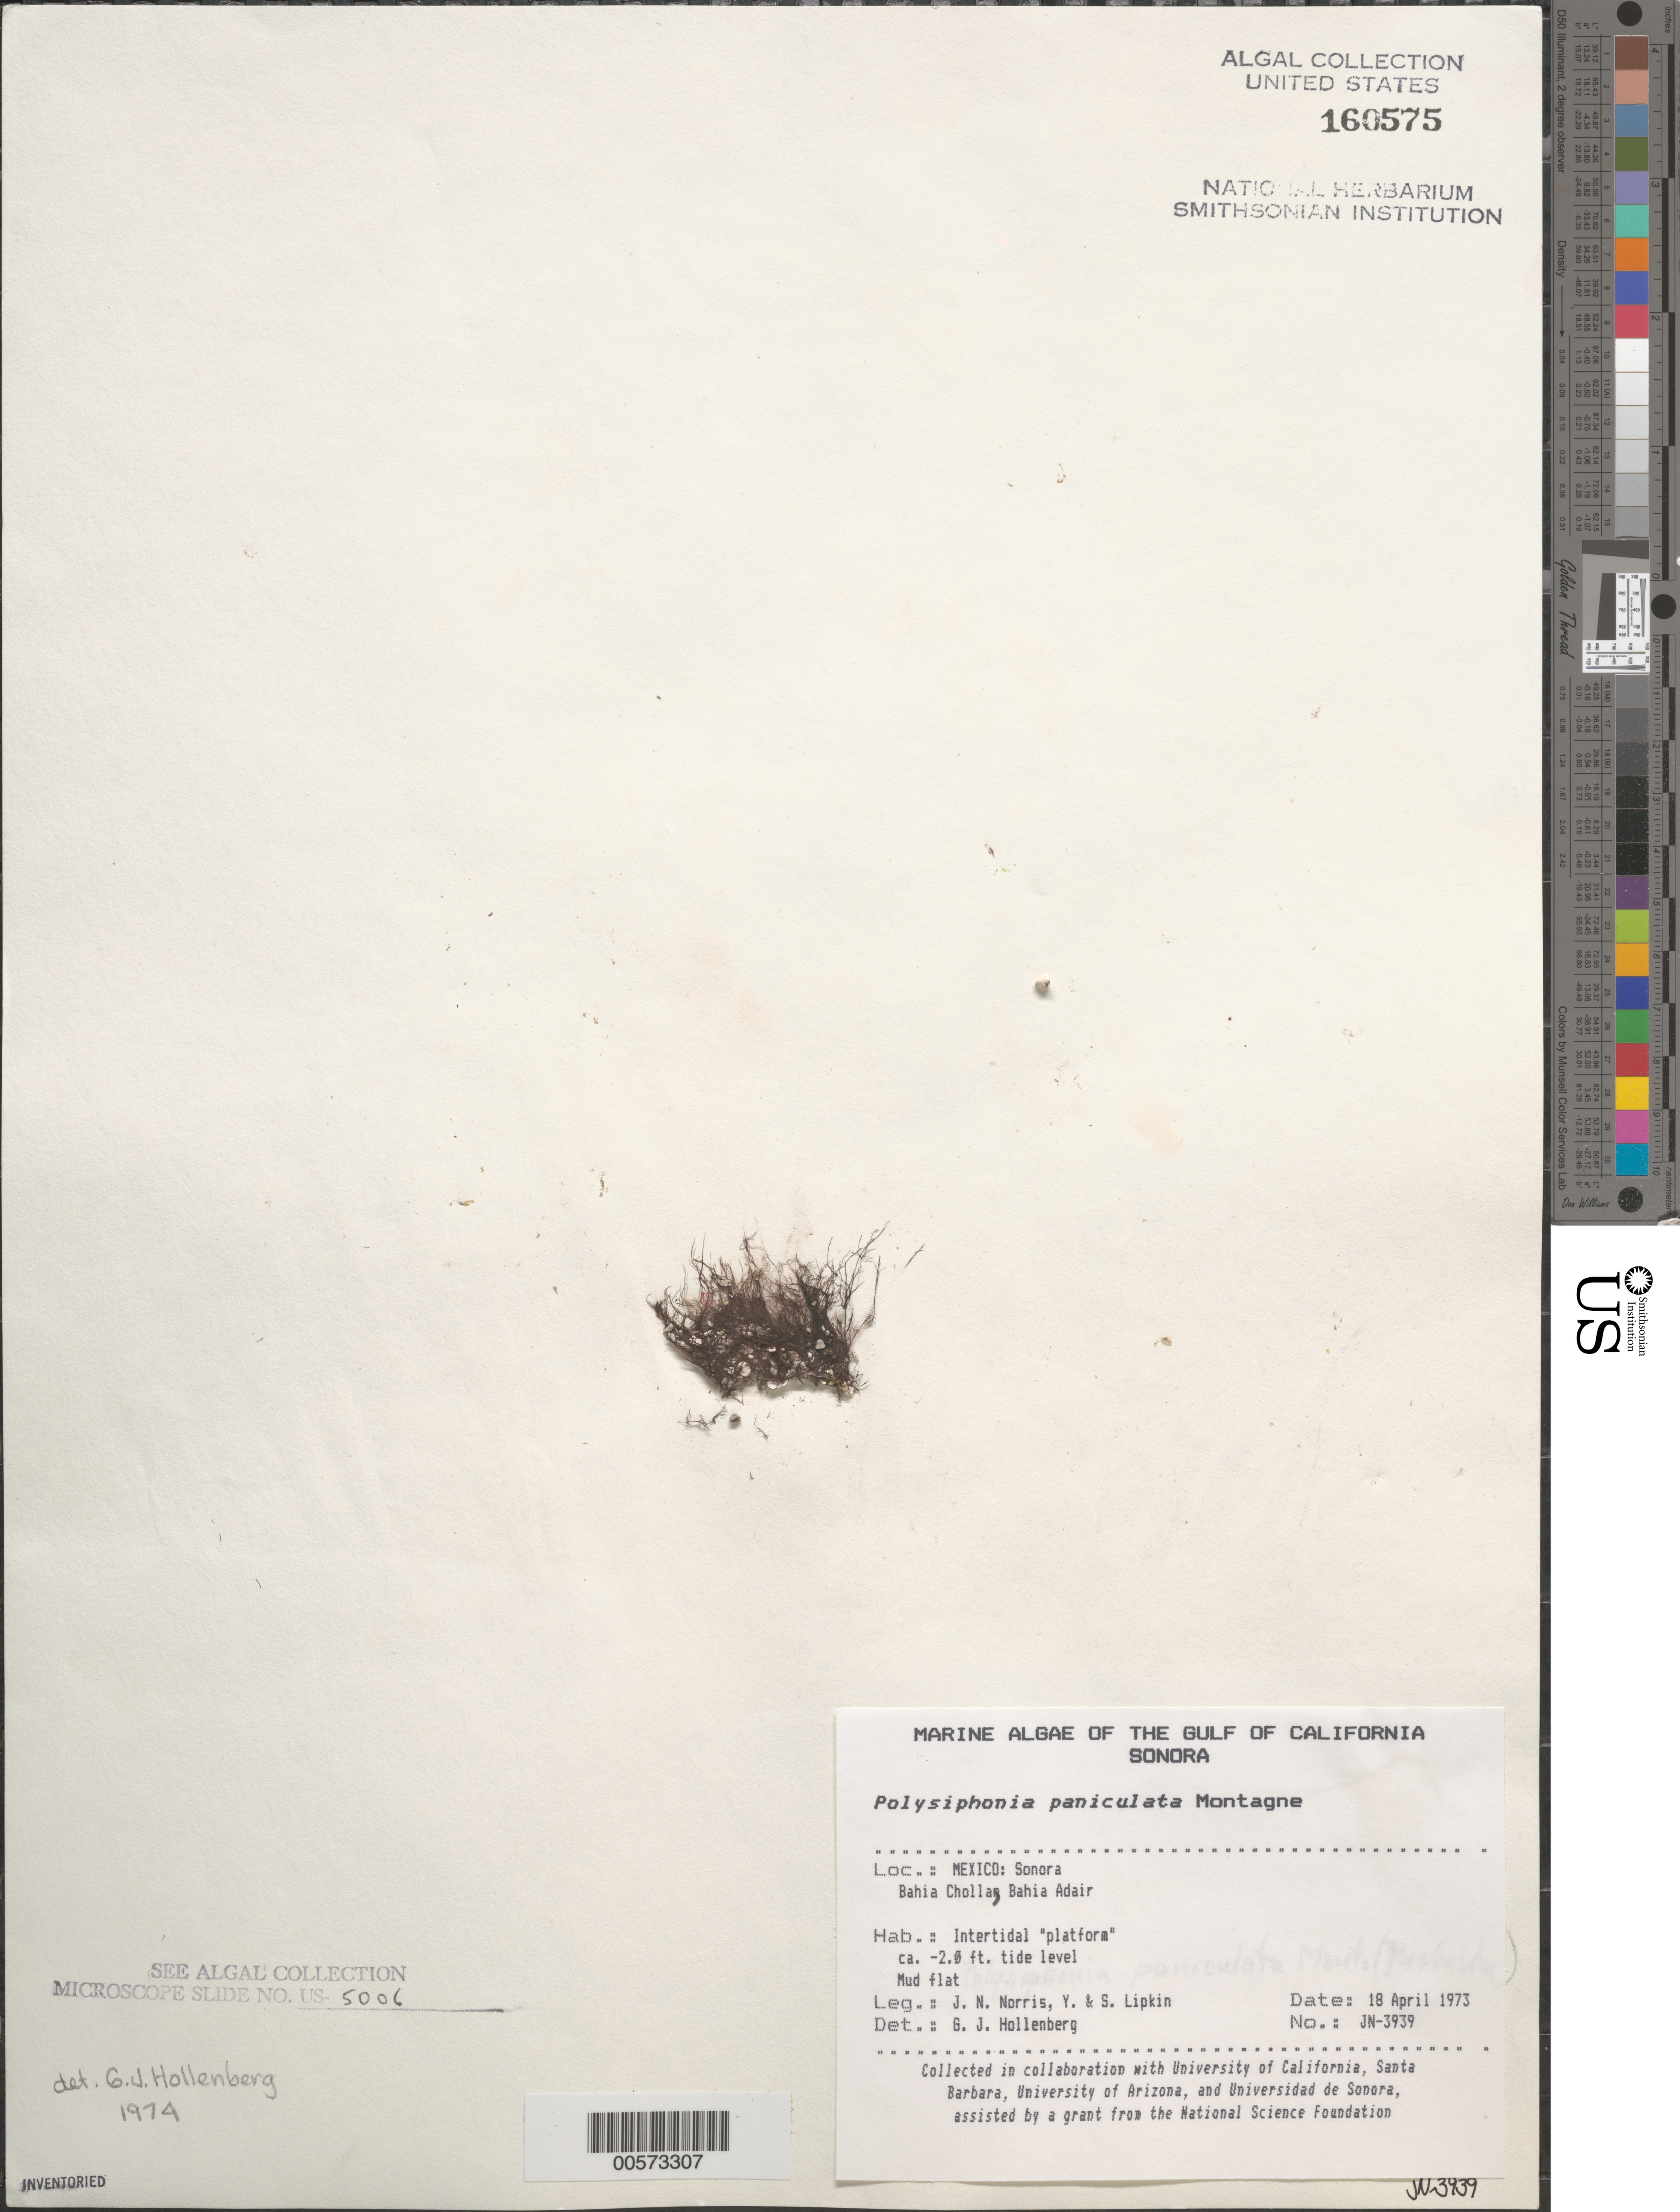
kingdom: Plantae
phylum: Rhodophyta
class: Florideophyceae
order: Ceramiales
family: Rhodomelaceae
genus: Eutrichosiphonia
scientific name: Eutrichosiphonia paniculata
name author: (Mont.) D.E.Bustamante & T.O. Cho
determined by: Algae name updating Project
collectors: J. N. Norris, Y. Lipkin & S. Lipkin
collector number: JN-3939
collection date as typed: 18 Apr 1973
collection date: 1973-04-18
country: Mexico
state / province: Sonora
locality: Bahia Cholla, Bahia Adair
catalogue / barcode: US 160575